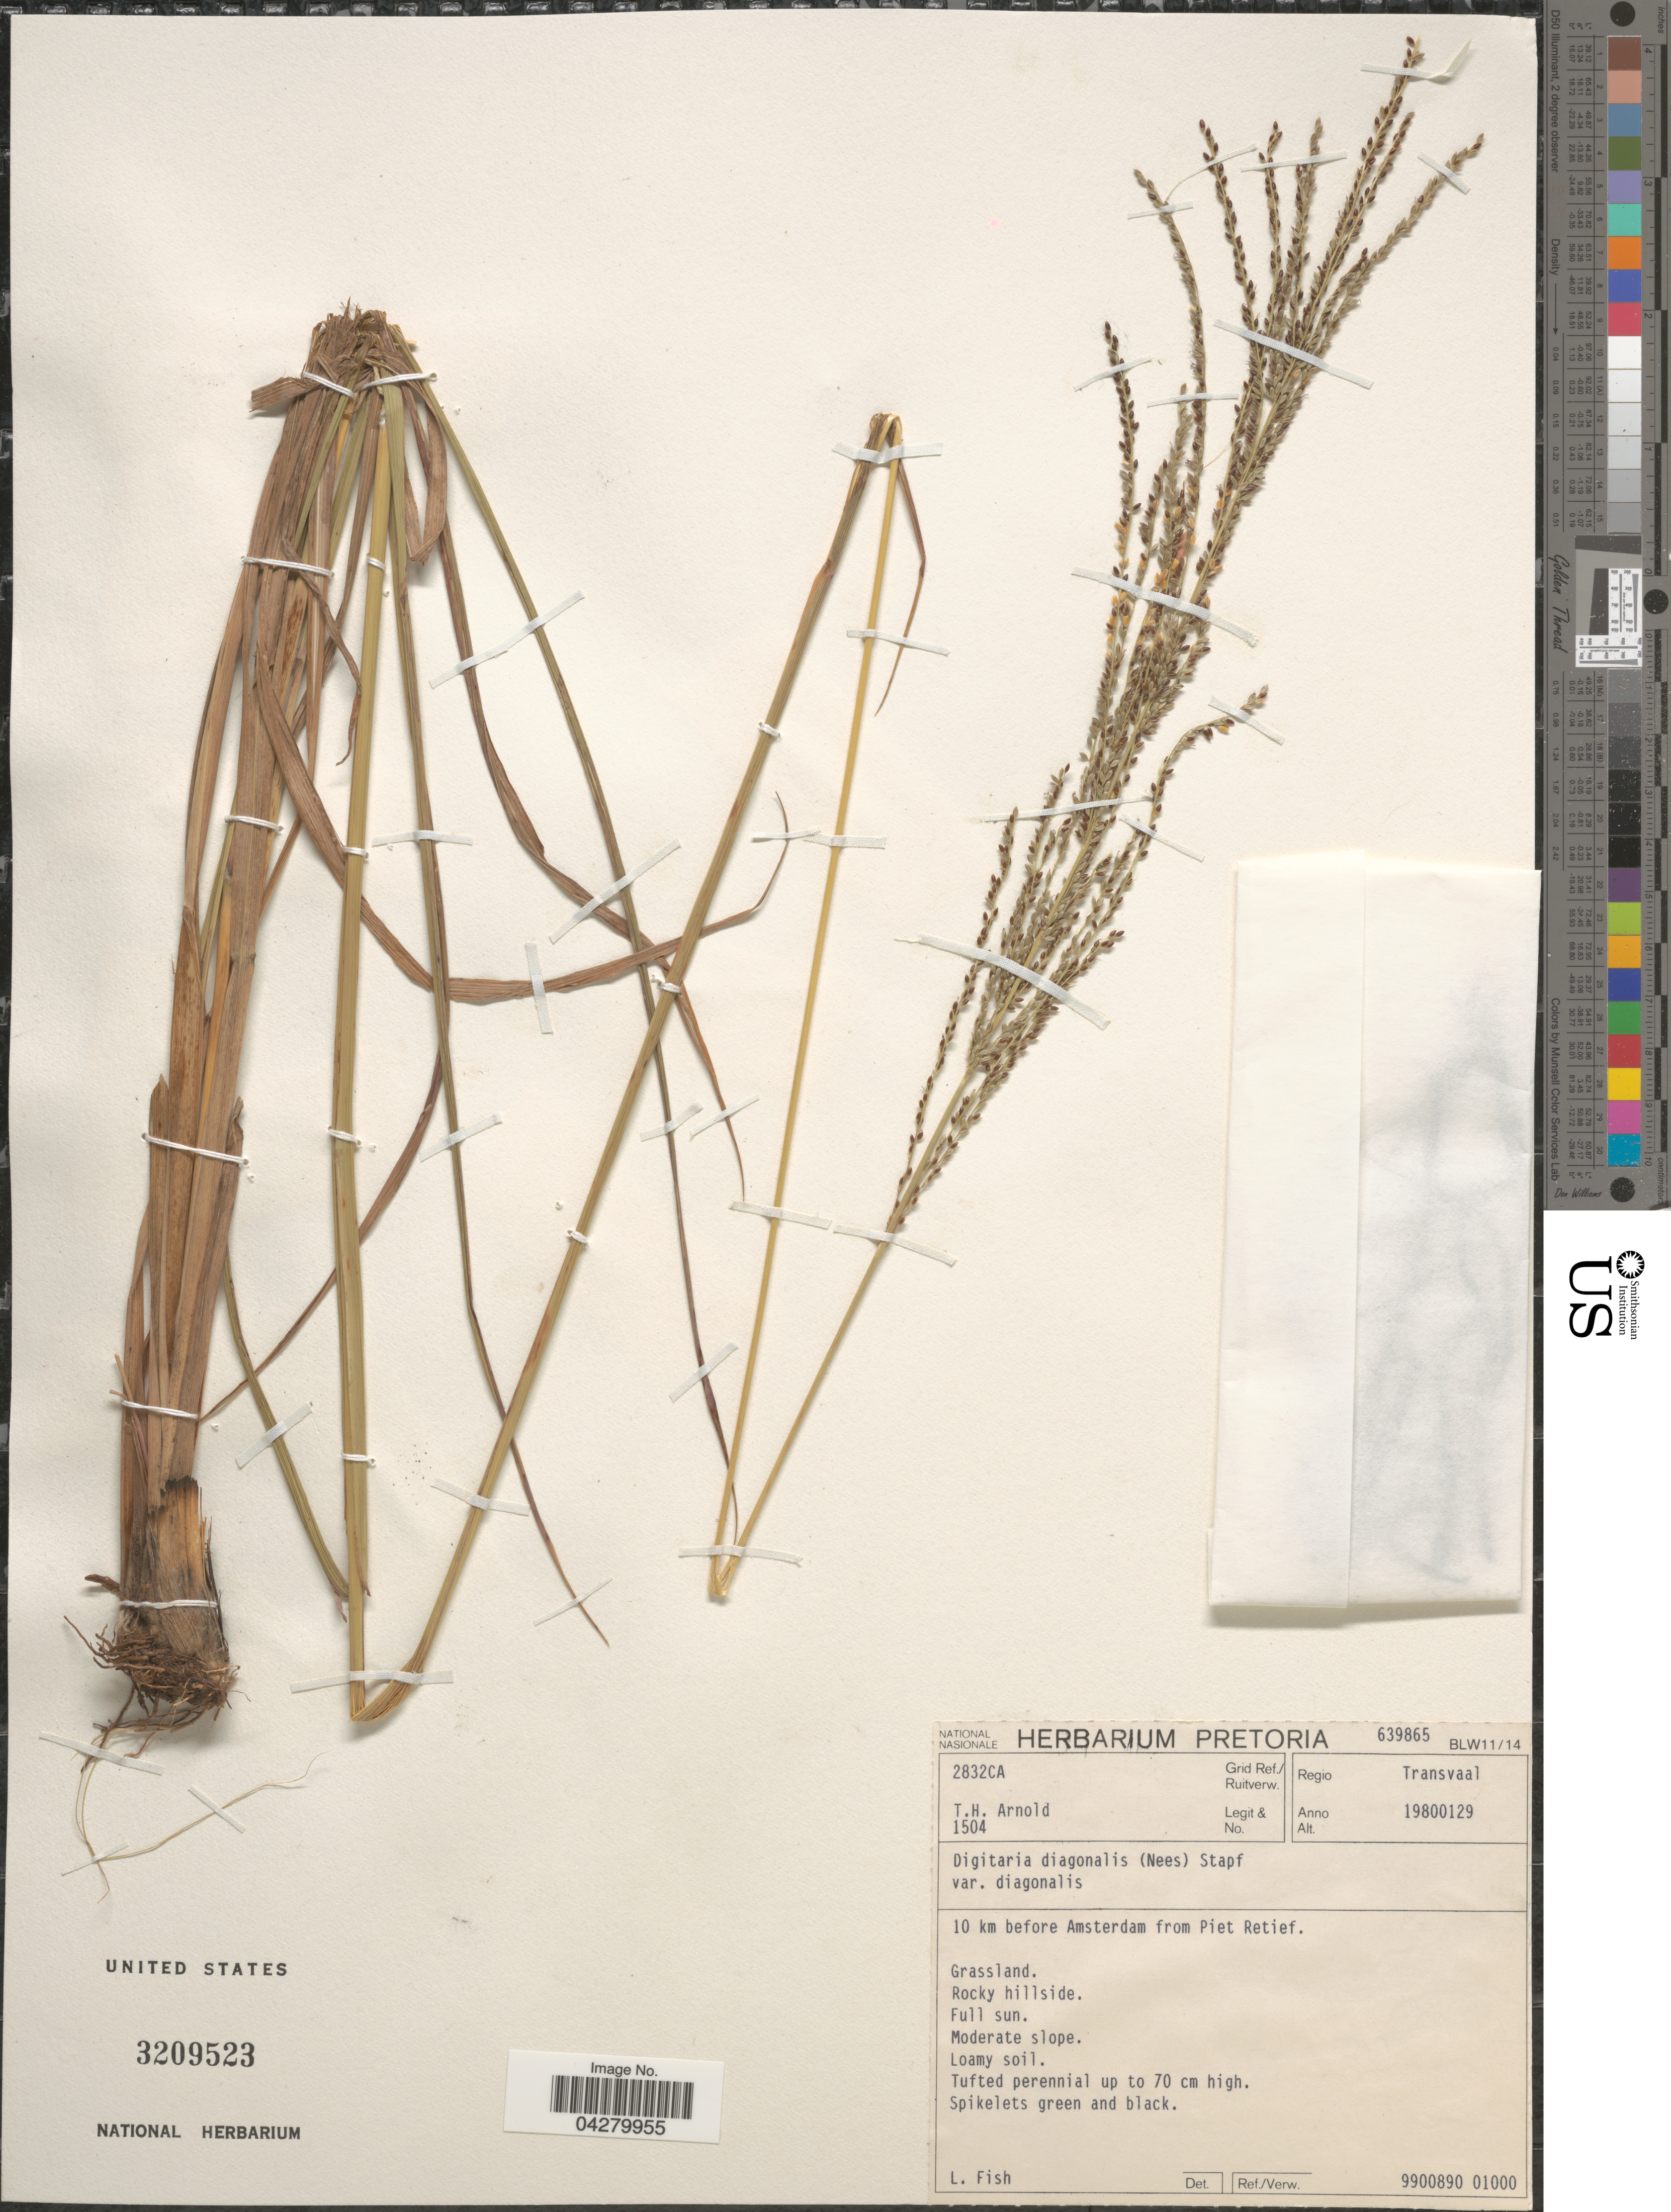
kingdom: Plantae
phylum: Tracheophyta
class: Liliopsida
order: Poales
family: Poaceae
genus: Digitaria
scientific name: Digitaria diagonalis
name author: (Nees) Stapf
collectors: T. H. Arnold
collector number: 1504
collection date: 1980-01-29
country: South Africa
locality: Grid Ref./ Ruitverw. 2832 CA. Regio Transvaal. 10 km before Amsterdam from Piet Retief.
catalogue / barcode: US 3209523